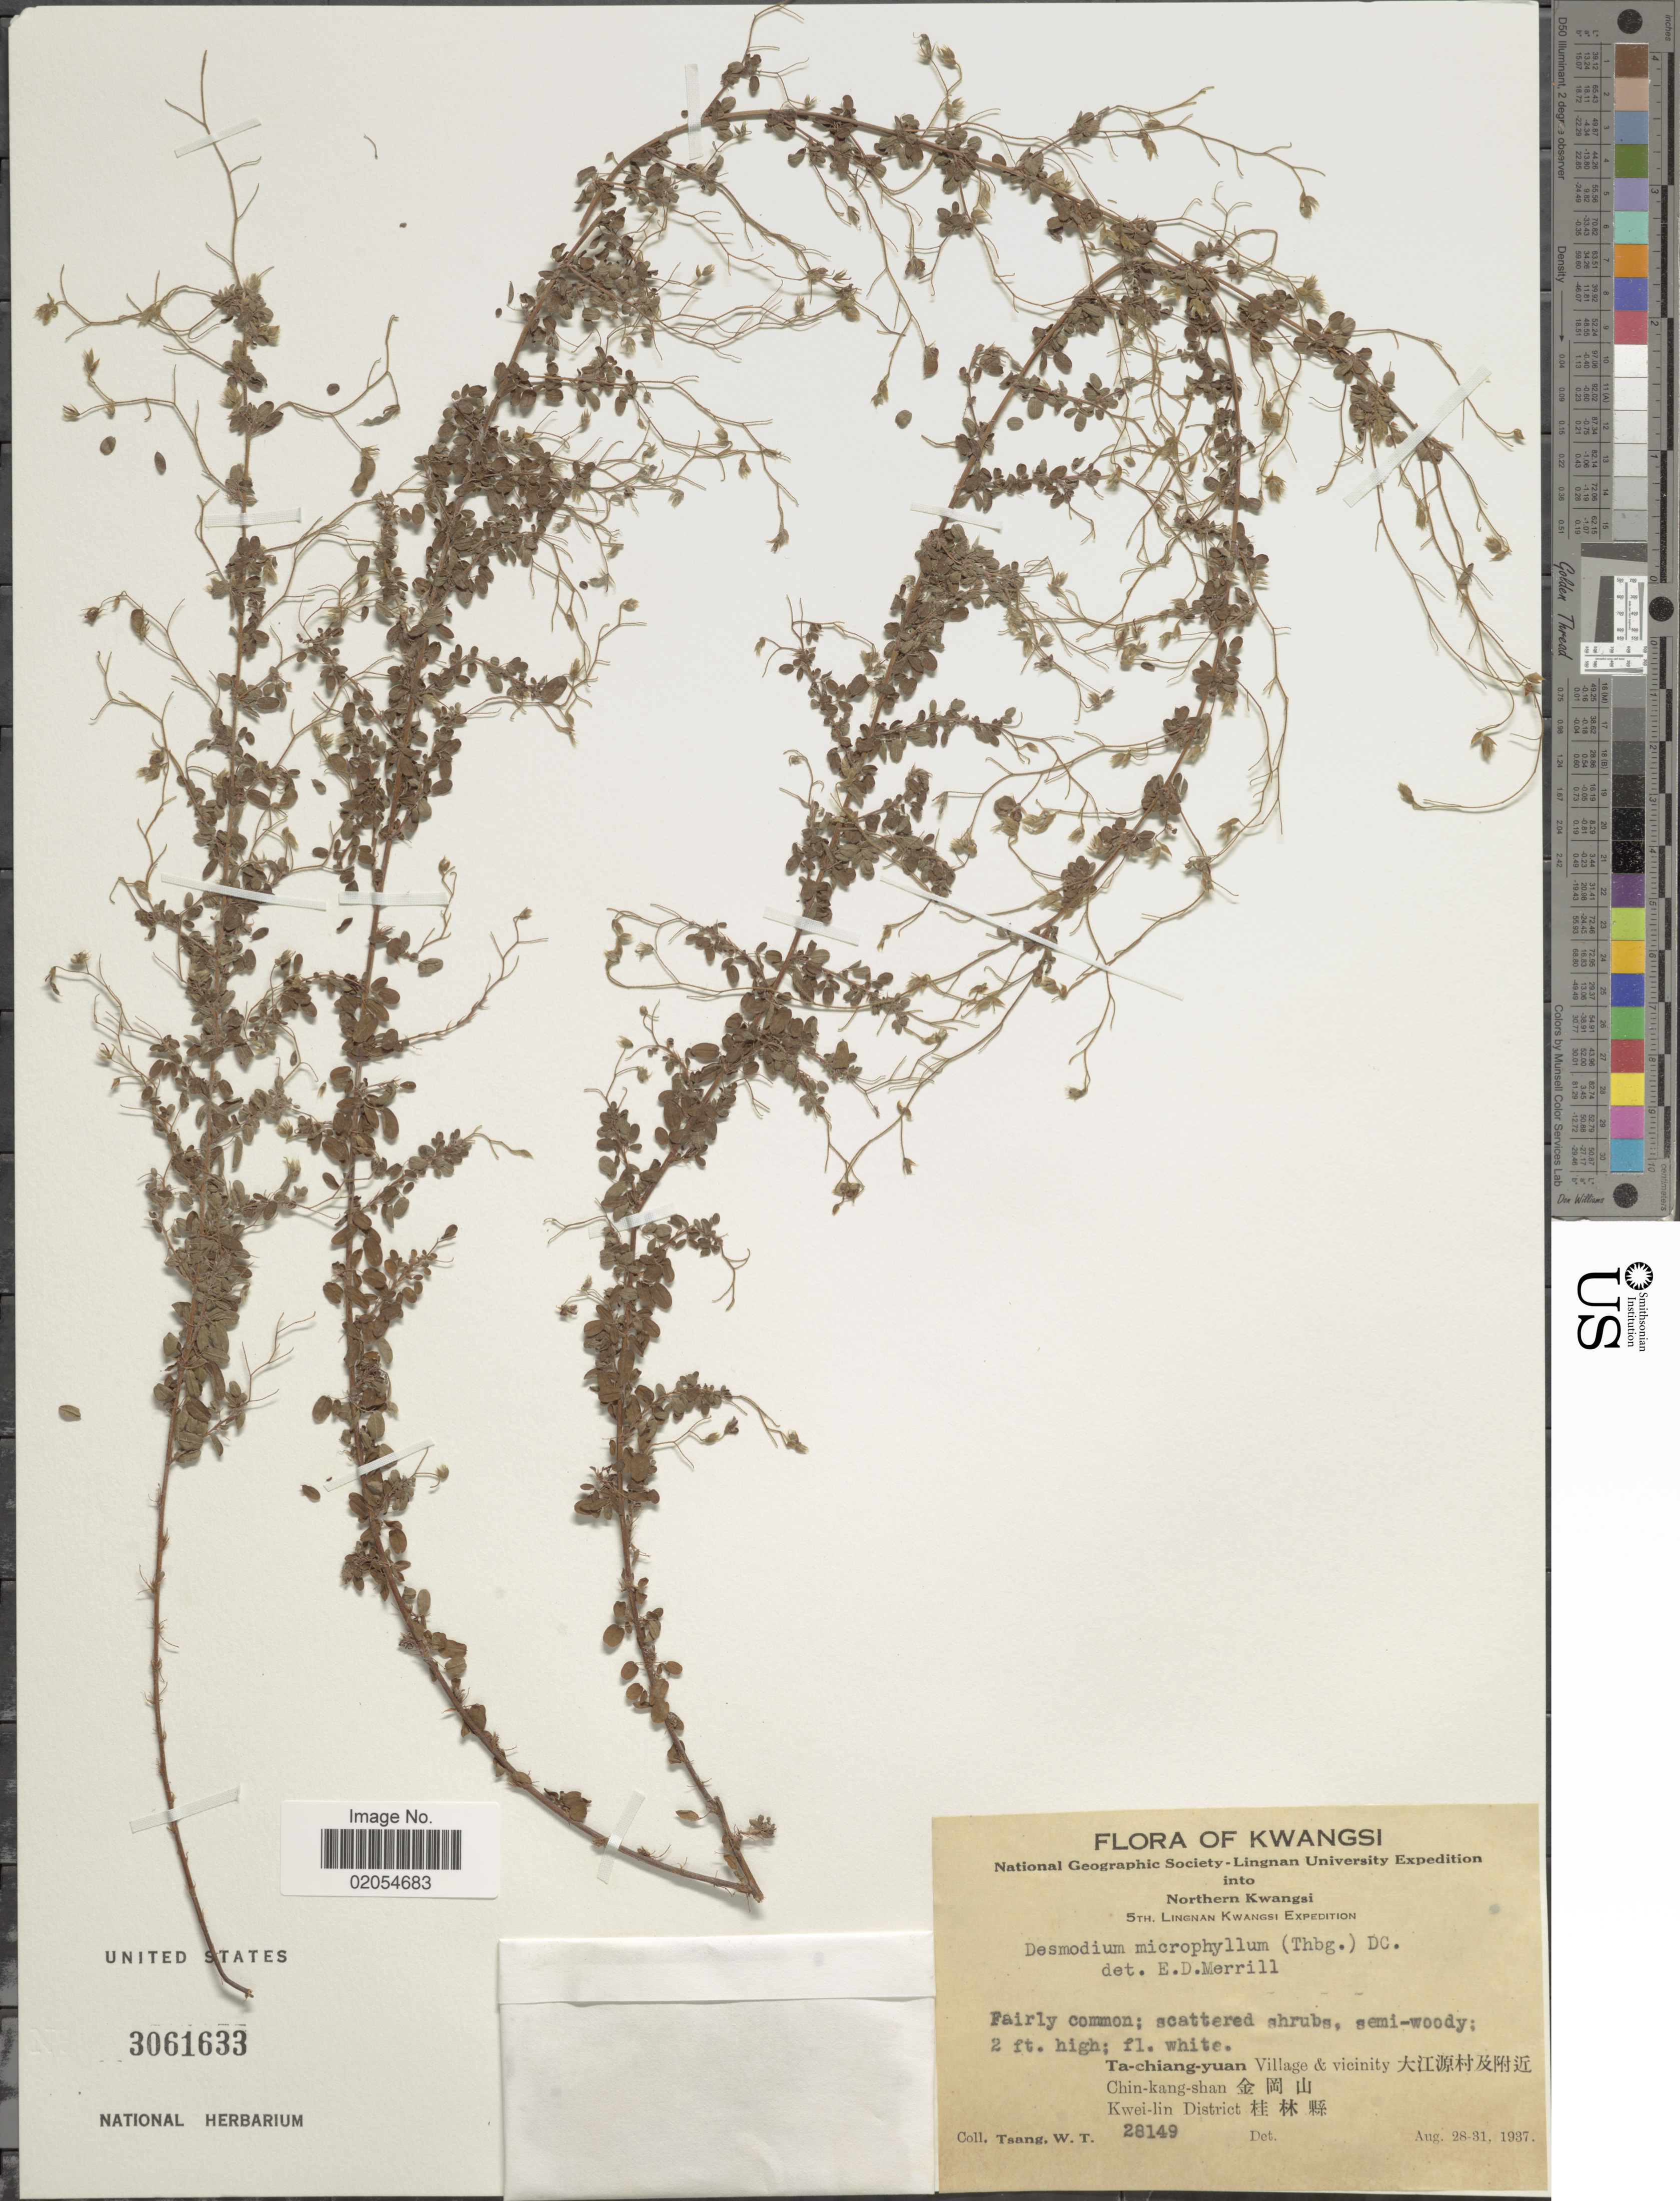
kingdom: Plantae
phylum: Tracheophyta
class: Magnoliopsida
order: Fabales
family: Fabaceae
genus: Leptodesmia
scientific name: Leptodesmia microphylla var. microphylla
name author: (Thunb.) H. Ohashi & K. Ohashi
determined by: Strong, Mark T., (BOT), Smithsonian Institution - National Museum of Natural History (UNITED STATES)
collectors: W. T. Tsang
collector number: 28149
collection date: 1937-08-28/1937-08-31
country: China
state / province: Guangxi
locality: Northern Kwangsi. Ta-chiang-yuan village & vicinity. Chin-kang-shan. Kwei-lin District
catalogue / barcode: US 3061633